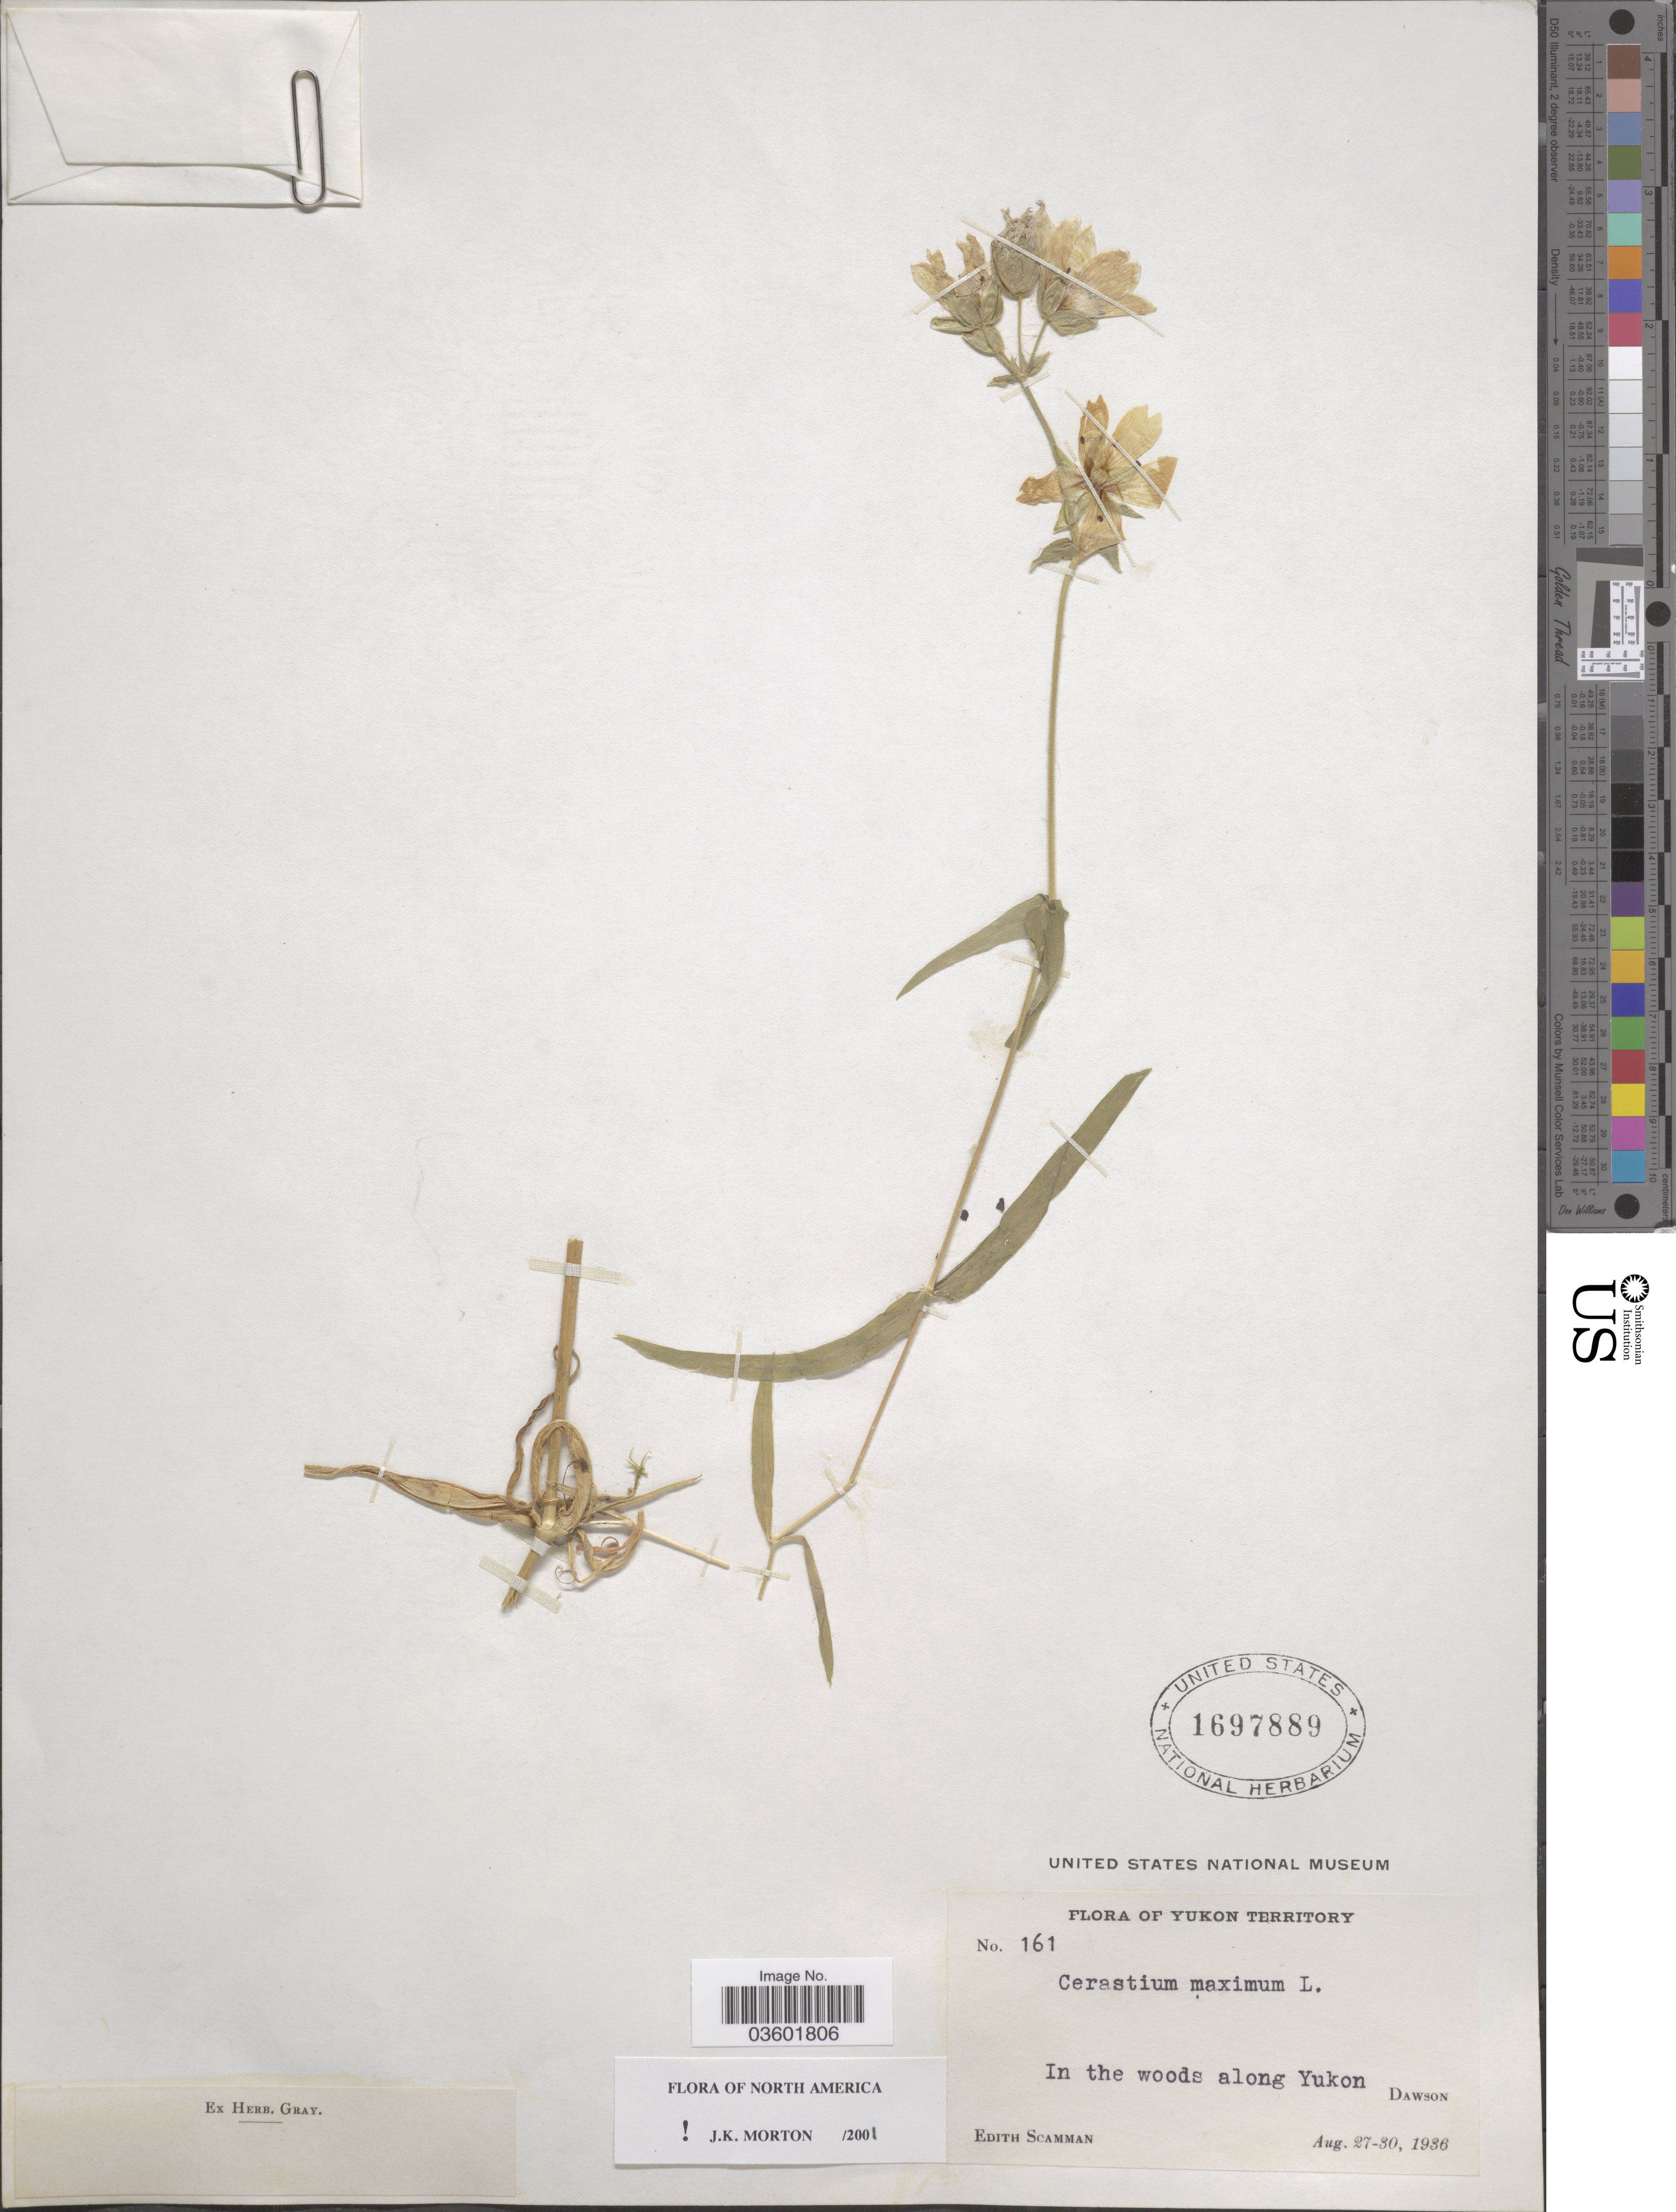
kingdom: Plantae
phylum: Tracheophyta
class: Magnoliopsida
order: Caryophyllales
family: Caryophyllaceae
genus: Cerastium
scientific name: Cerastium maximum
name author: L.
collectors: E. Scamman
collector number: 161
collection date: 1936-08-27/1936-08-30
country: Canada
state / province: Yukon Territory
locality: In the woods along Yukon Dawson.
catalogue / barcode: US 1697889